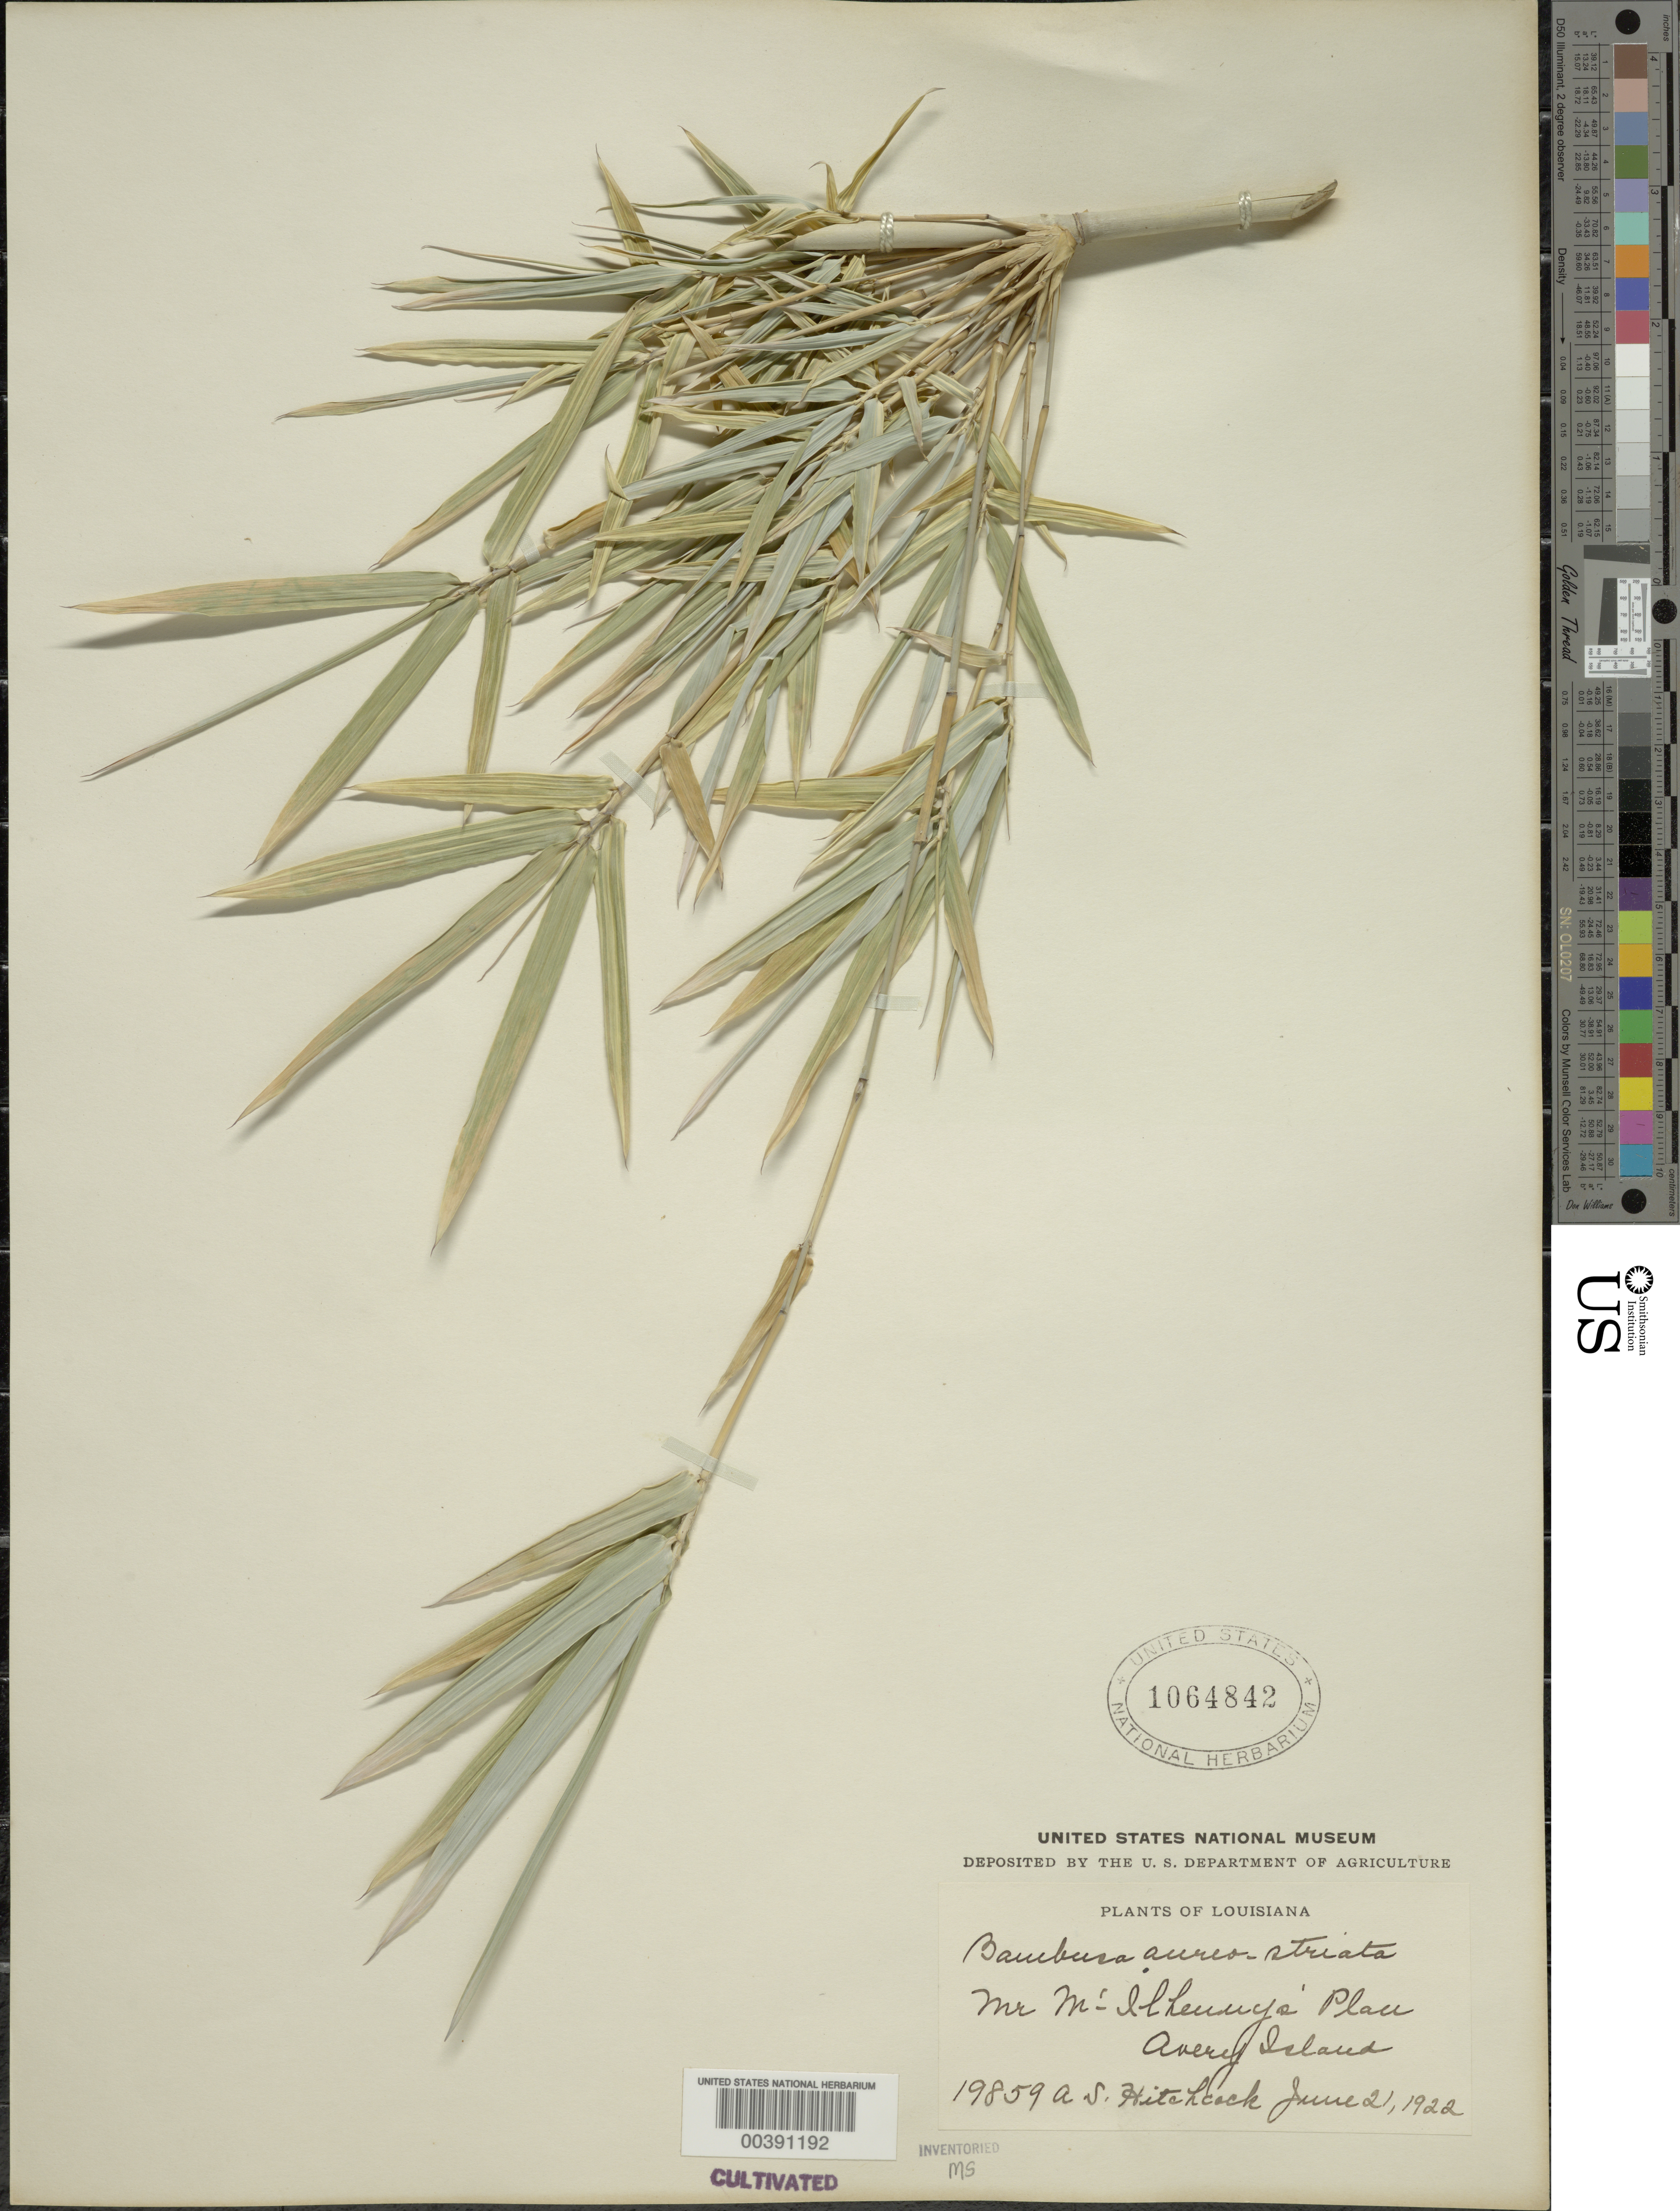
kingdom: Plantae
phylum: Tracheophyta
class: Liliopsida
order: Poales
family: Poaceae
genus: Bambusa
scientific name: Bambusa multiplex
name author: (Lour.) Raeusch. ex Schult. & Schult. f.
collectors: A. S. Hitchcock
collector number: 19859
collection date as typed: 21 Jun 1921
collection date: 1921-06-21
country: United States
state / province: Louisiana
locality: Avery island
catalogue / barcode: US 1064842